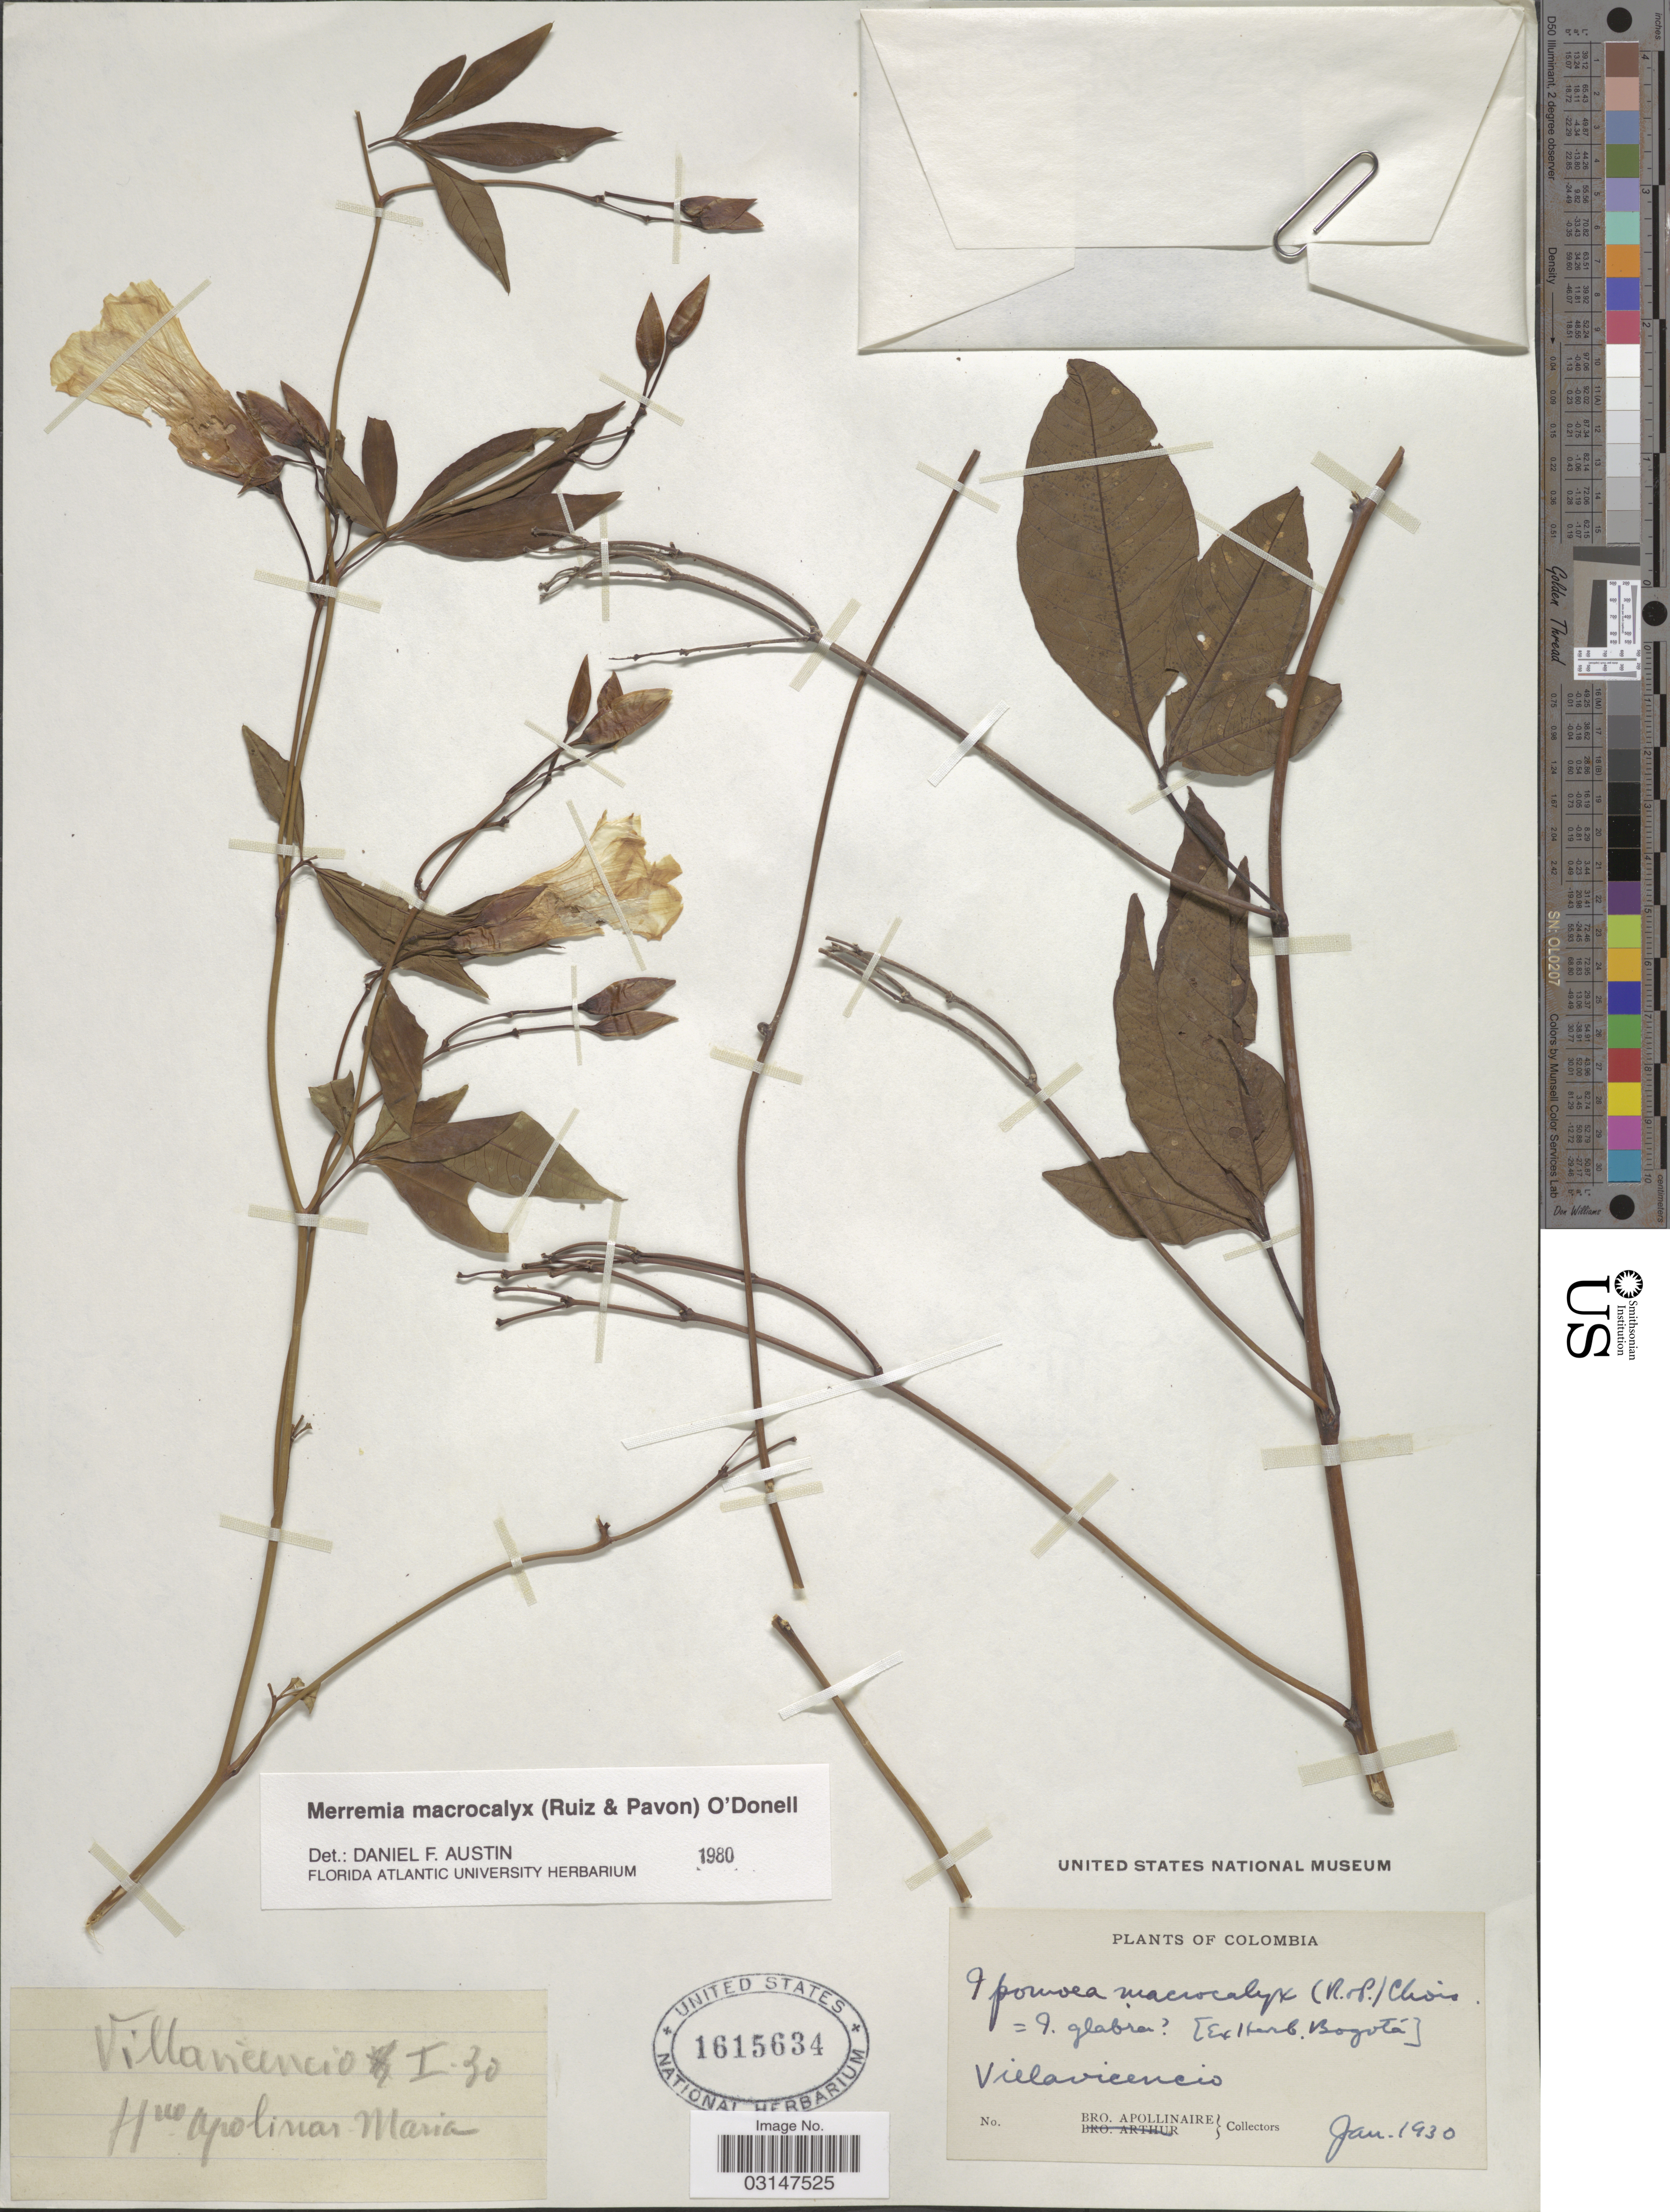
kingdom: Plantae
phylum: Tracheophyta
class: Magnoliopsida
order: Solanales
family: Convolvulaceae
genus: Distimake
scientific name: Distimake macrocalyx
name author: (Ruiz & Pav.) A. R. Simões & Staples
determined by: Strong, Mark T., (BOT), Smithsonian Institution - National Museum of Natural History (UNITED STATES)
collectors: Bro. Apollinaire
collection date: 1930-01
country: Colombia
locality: Villavicencio.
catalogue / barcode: US 1615634